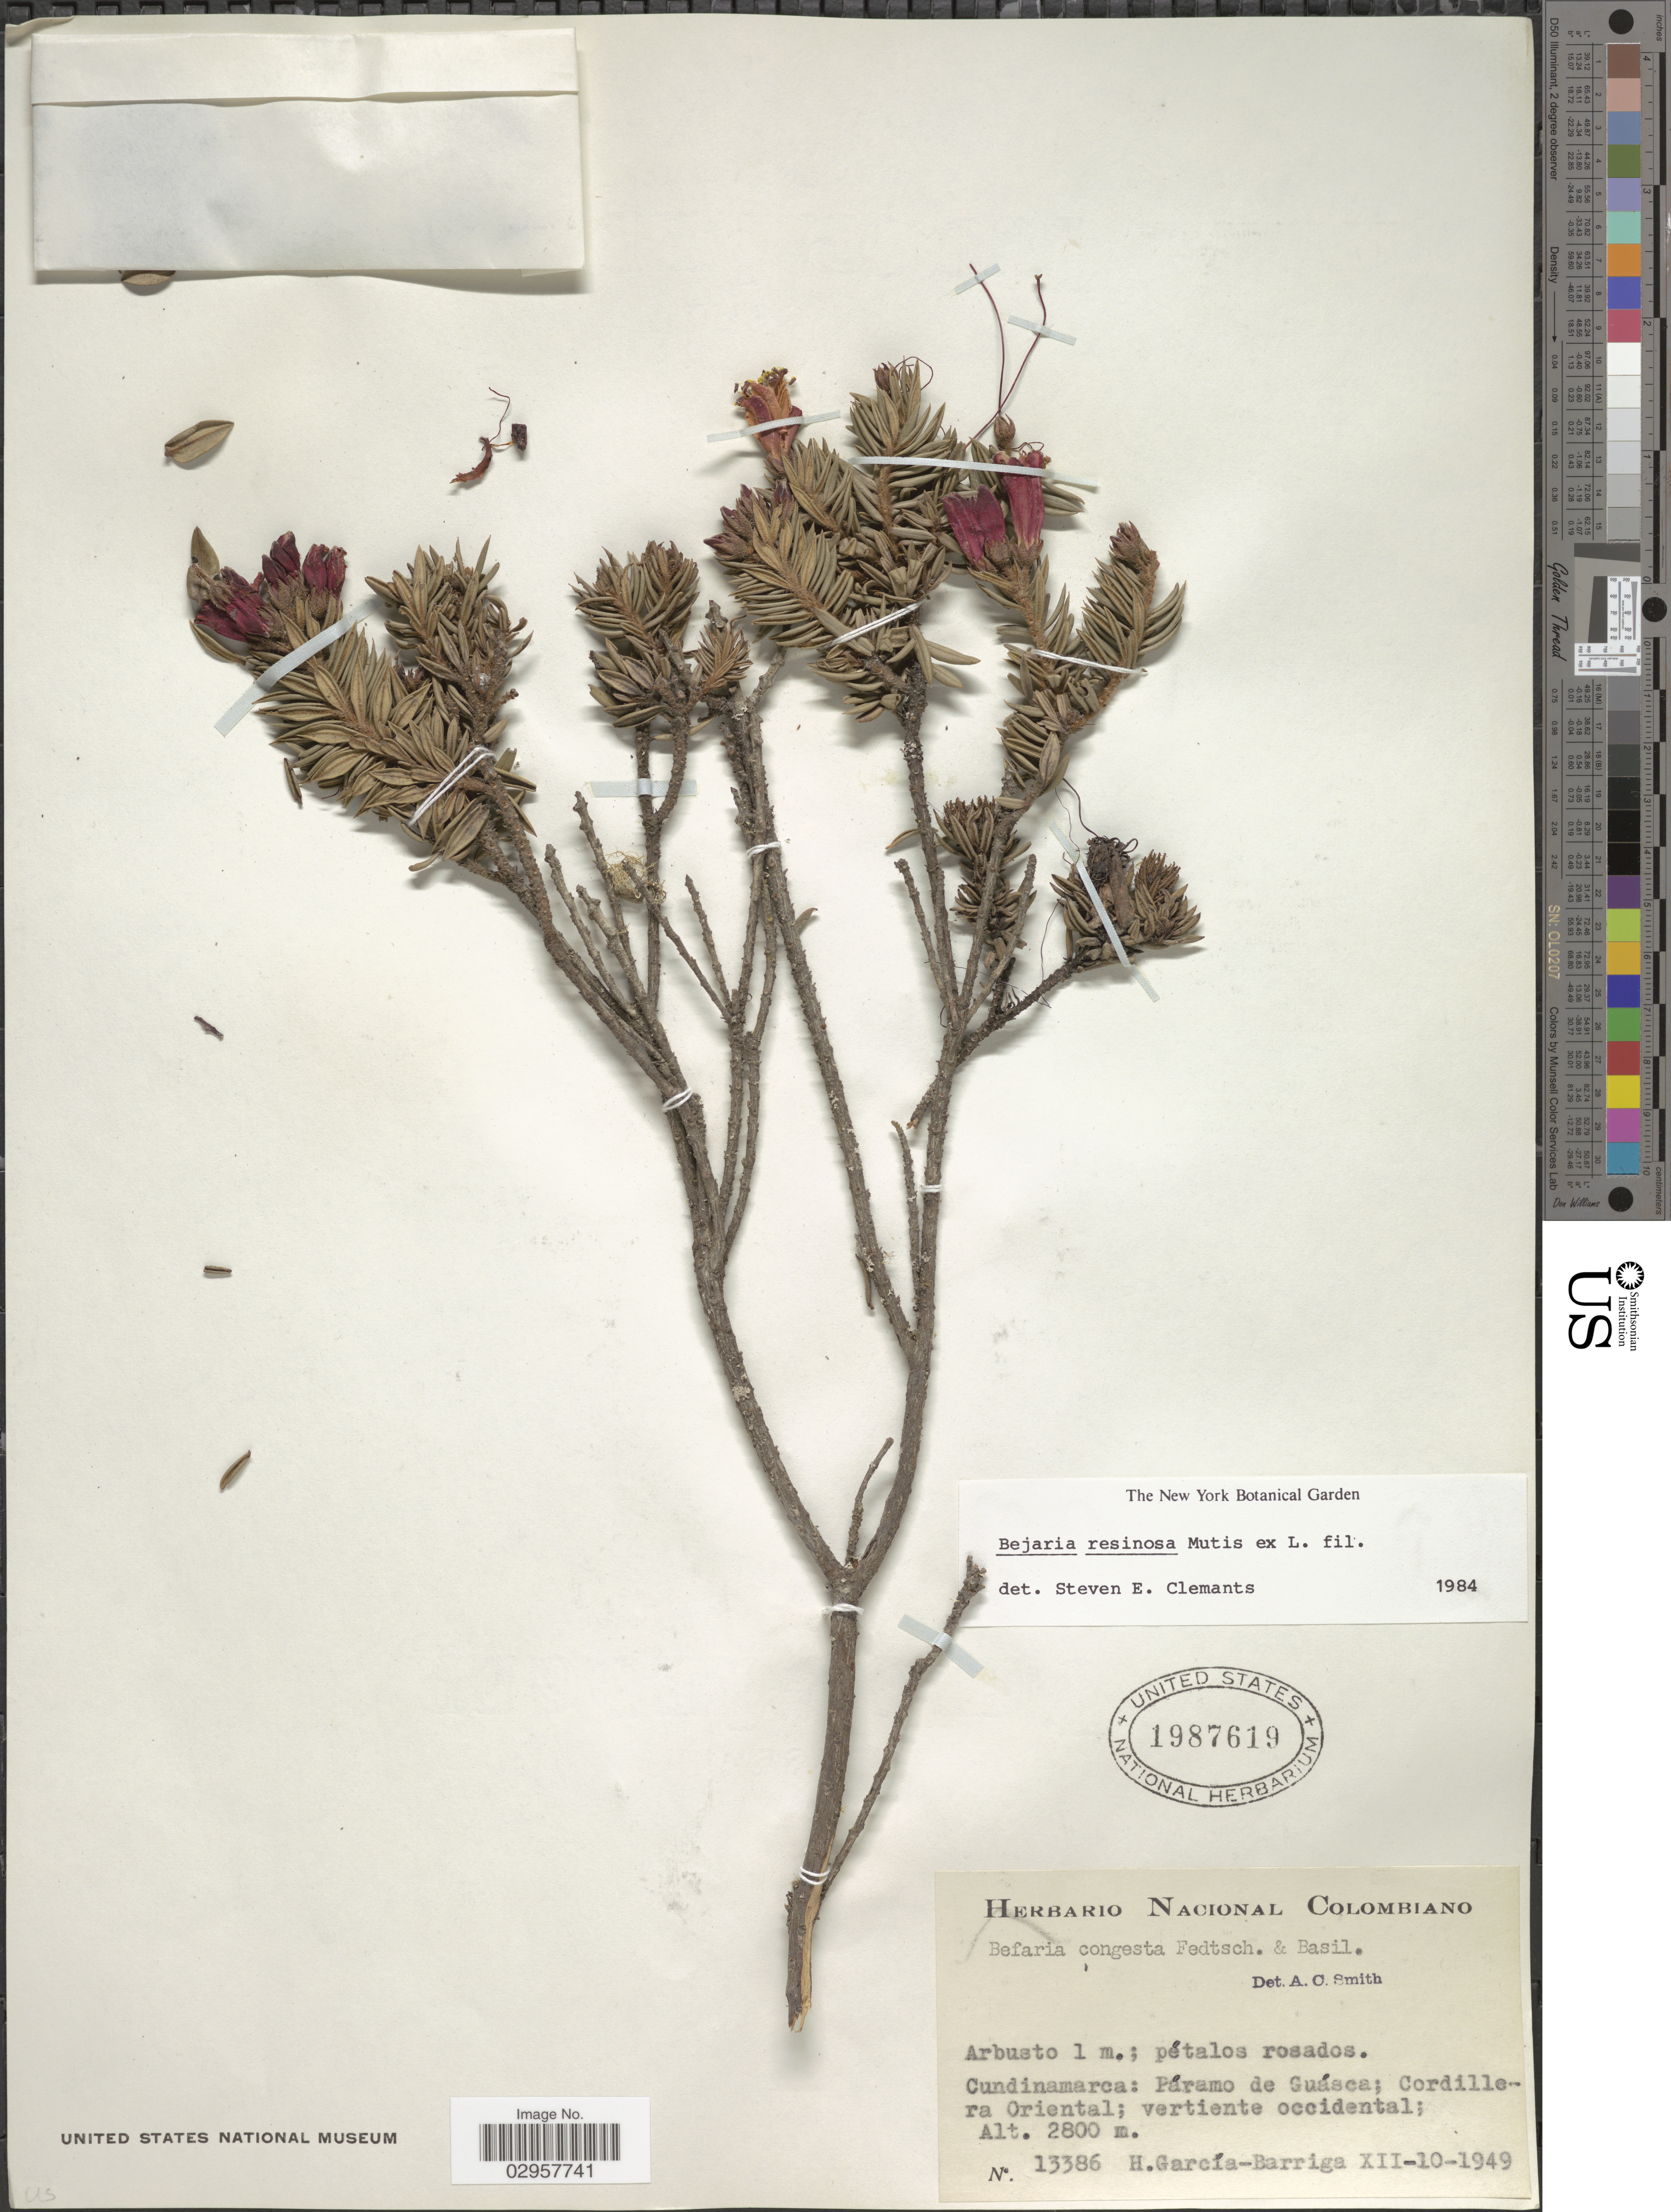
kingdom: Plantae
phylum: Tracheophyta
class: Magnoliopsida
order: Ericales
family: Ericaceae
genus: Befaria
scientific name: Befaria resinosa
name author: Mutis ex L. f.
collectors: H. García Barriga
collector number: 13386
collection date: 1949-12-10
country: Colombia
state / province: Cundinamarca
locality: Páramo de Guásca; Cordillera Oriental; vertiente occidental.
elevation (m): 2800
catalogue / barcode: US 1987619